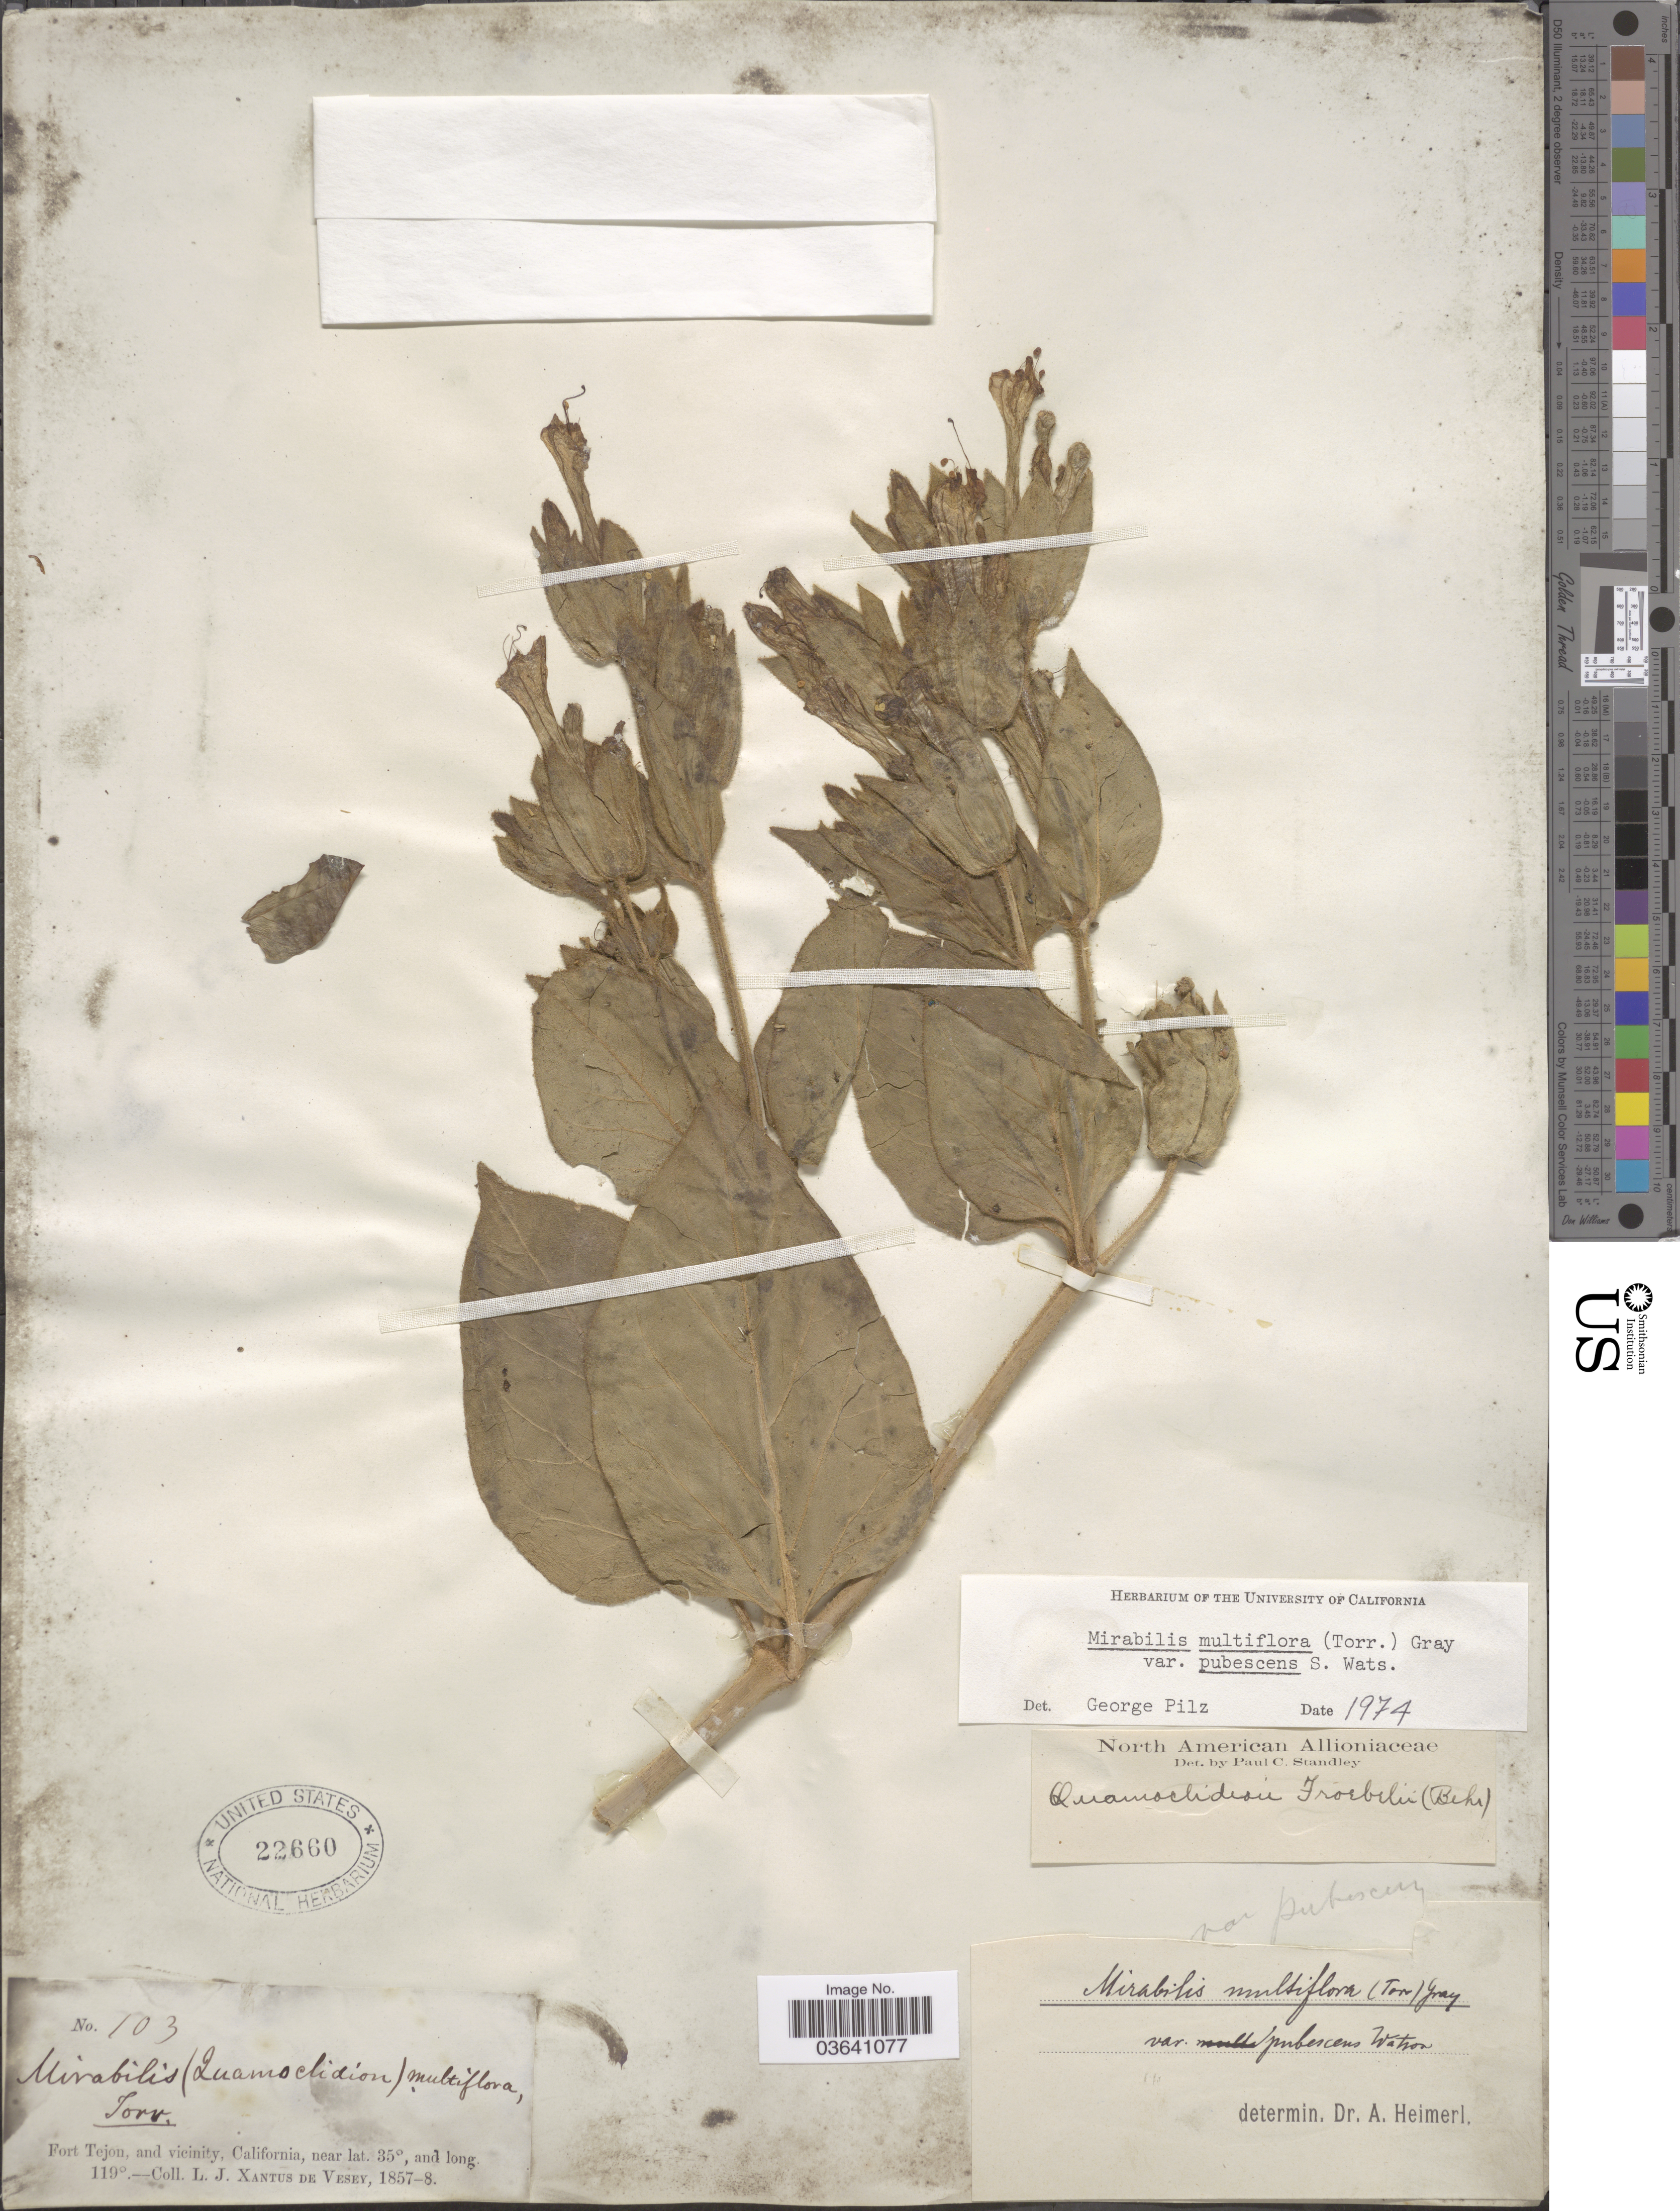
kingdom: Plantae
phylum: Tracheophyta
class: Magnoliopsida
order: Caryophyllales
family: Nyctaginaceae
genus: Mirabilis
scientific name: Mirabilis multiflora var. pubescens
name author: (Torr.) A. Gray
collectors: L. Xantus de Vesey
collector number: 103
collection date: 1857/1858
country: United States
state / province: California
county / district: Kern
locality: Fort Tejon, and vicinity.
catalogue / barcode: US 22660